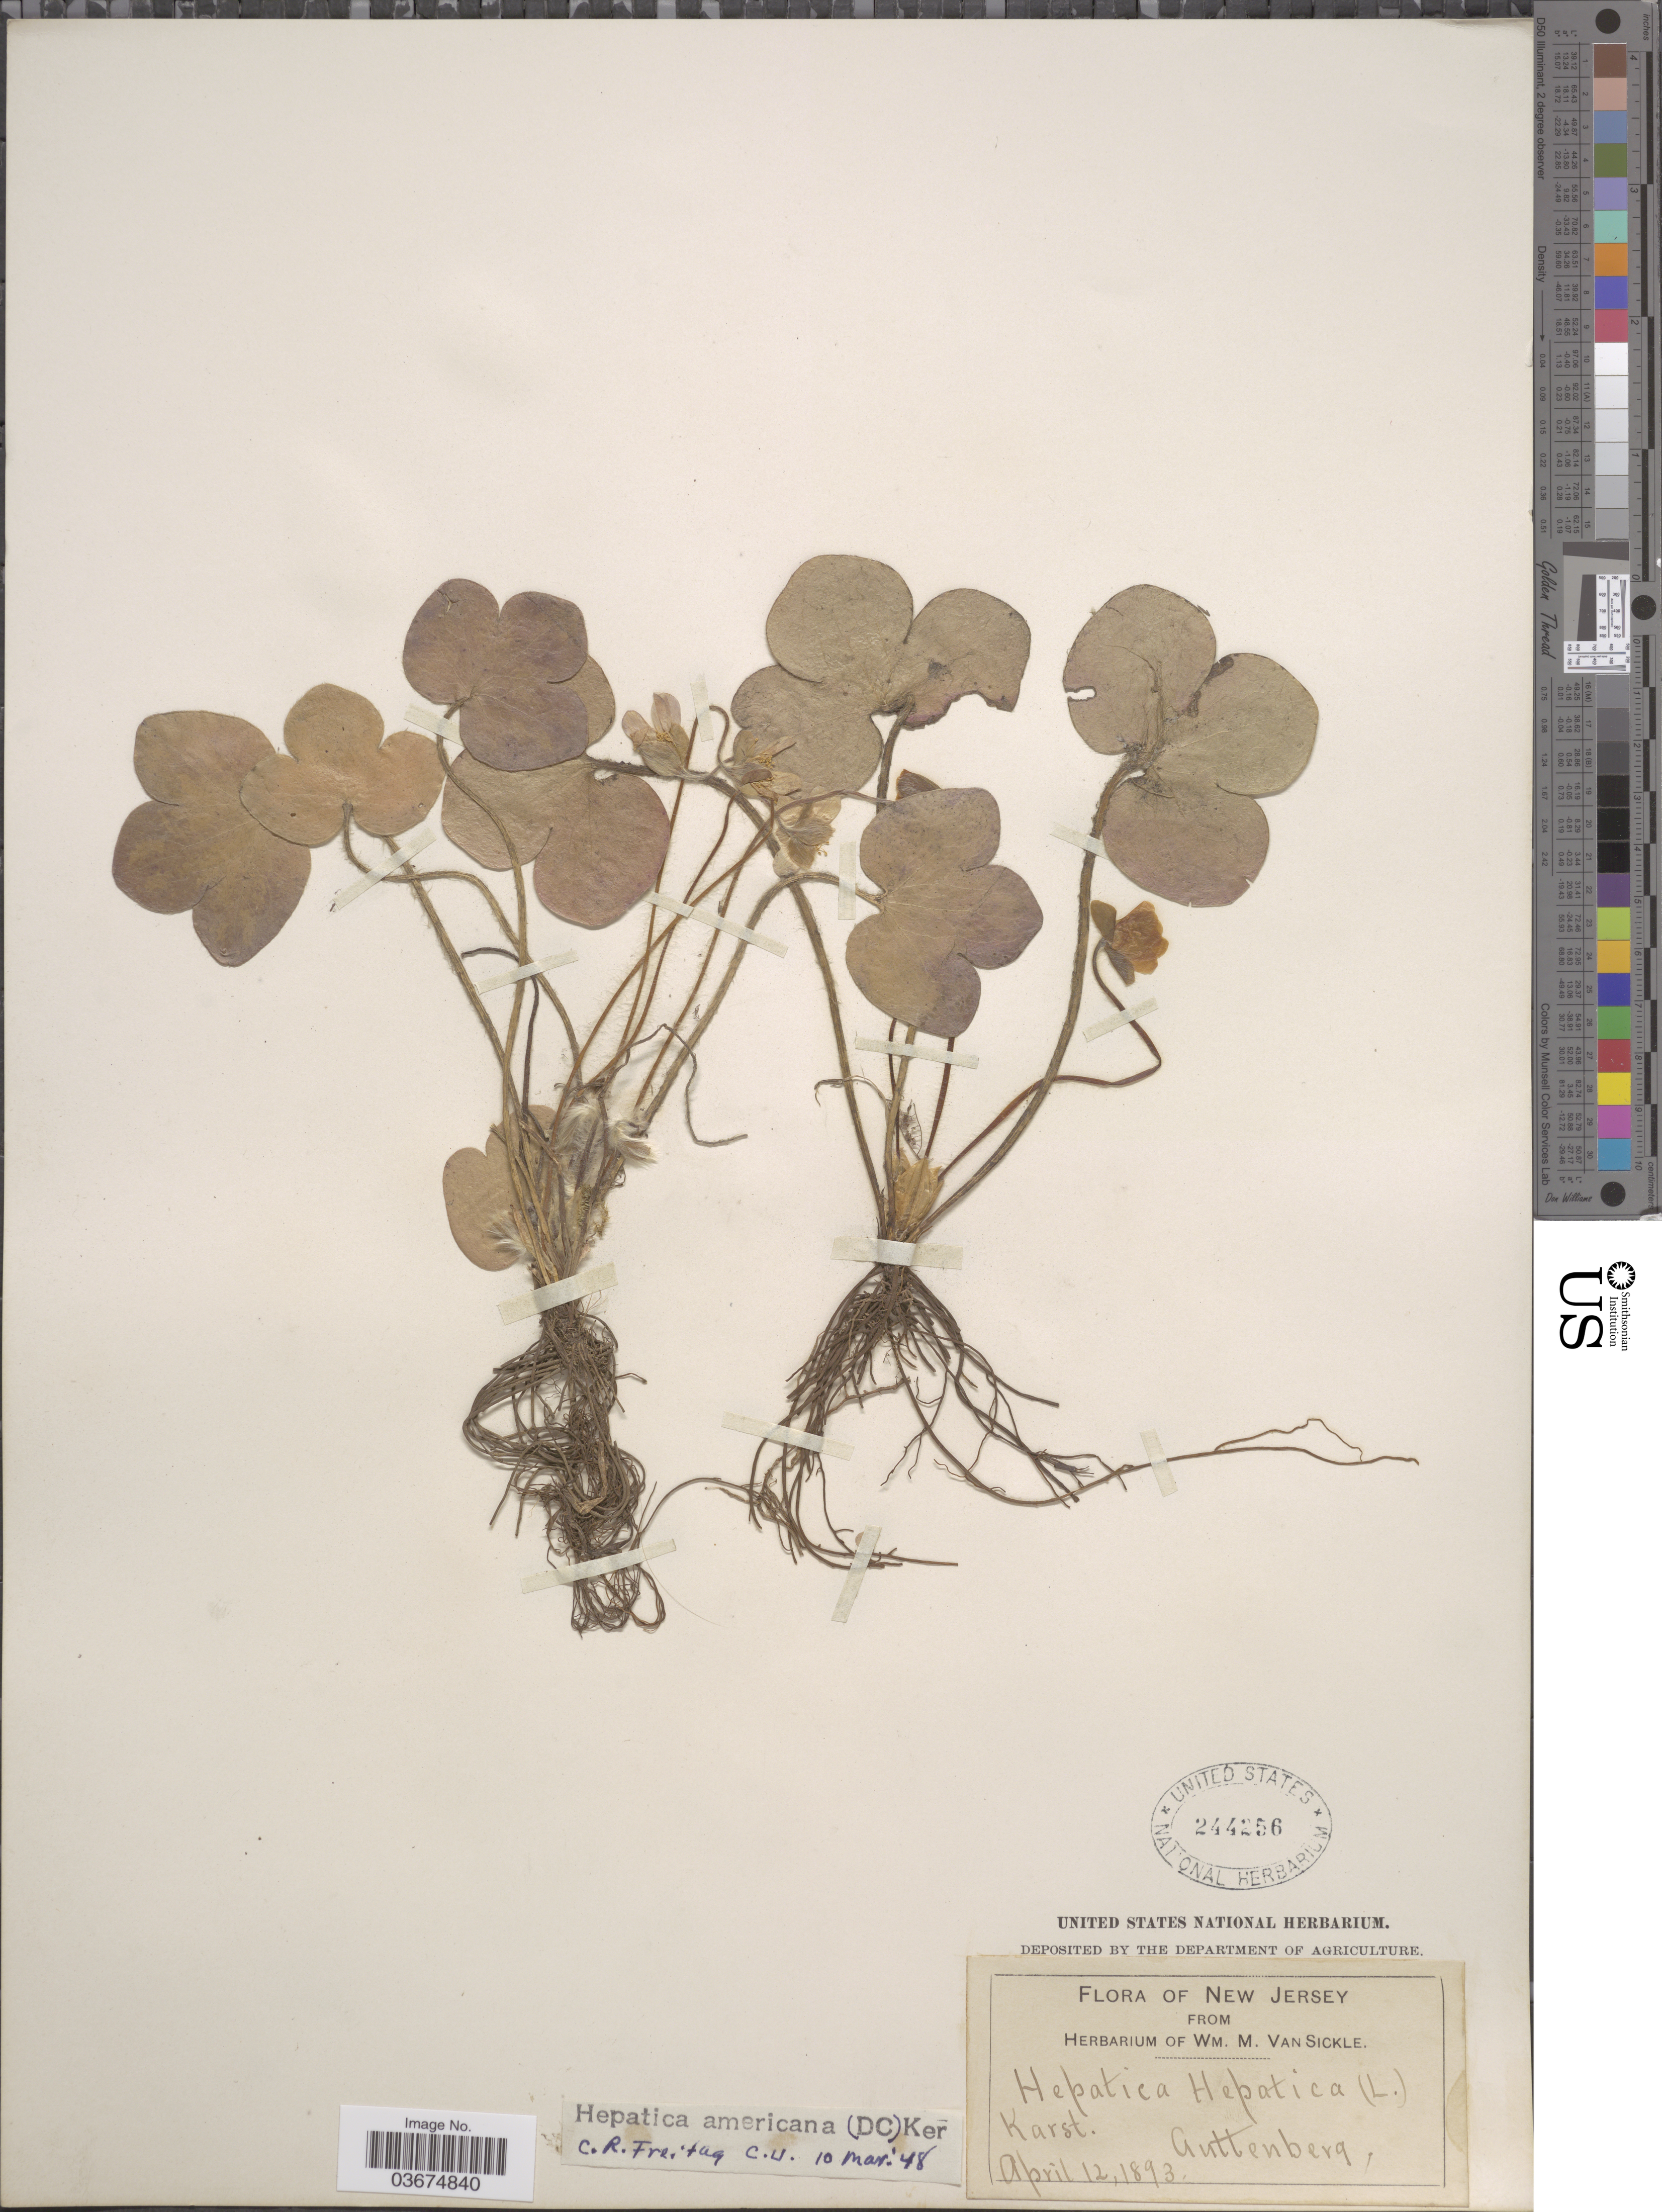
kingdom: Plantae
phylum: Tracheophyta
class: Magnoliopsida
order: Ranunculales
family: Ranunculaceae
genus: Hepatica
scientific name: Hepatica americana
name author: (DC.) Ker Gawl.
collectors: ex herb. Wm. M. Van Sickle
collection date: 1893-04-12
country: United States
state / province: New Jersey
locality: Karst. Guttenberg.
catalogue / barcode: US 244256